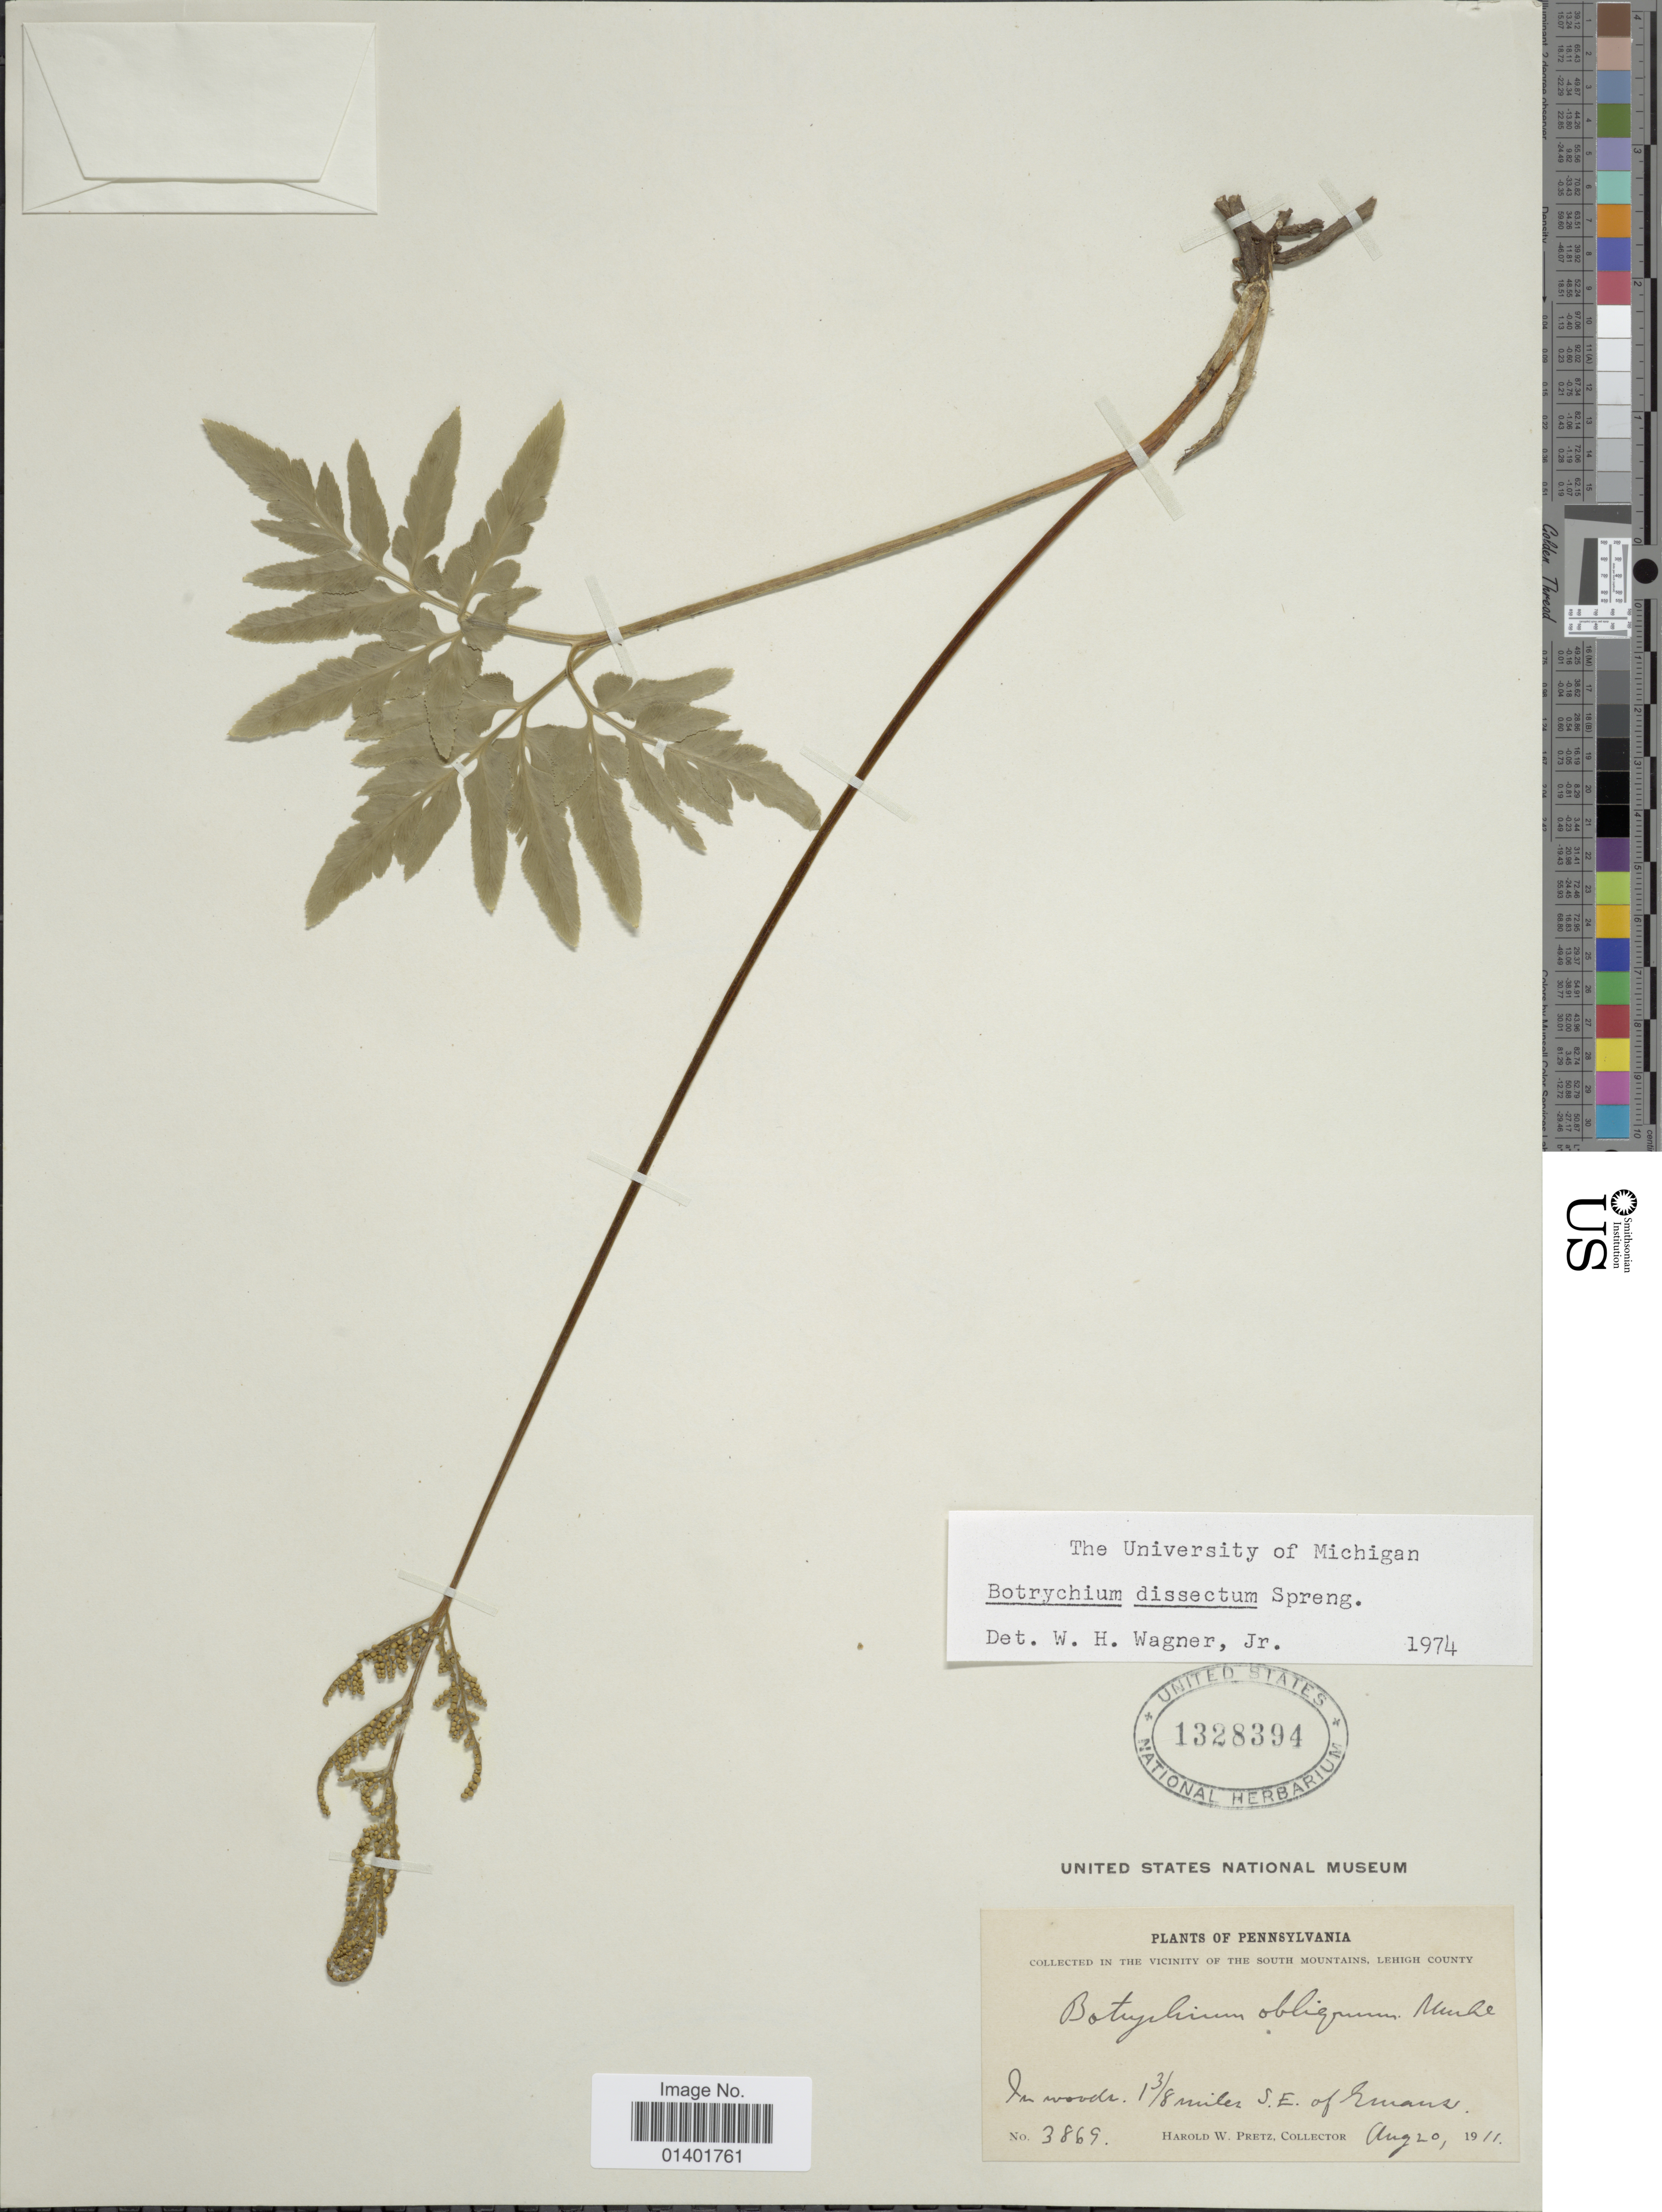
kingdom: Plantae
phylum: Tracheophyta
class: Polypodiopsida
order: Ophioglossales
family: Ophioglossaceae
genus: Botrychium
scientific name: Botrychium dissectum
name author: Spreng.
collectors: H. W. Pretz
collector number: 3869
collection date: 1911-08-20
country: United States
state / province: Pennsylvania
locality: In the vicinity of the South Mountains, Lehigh County. In woods 1 3/8 miles S.E. of Emaus.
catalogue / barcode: US 1328394